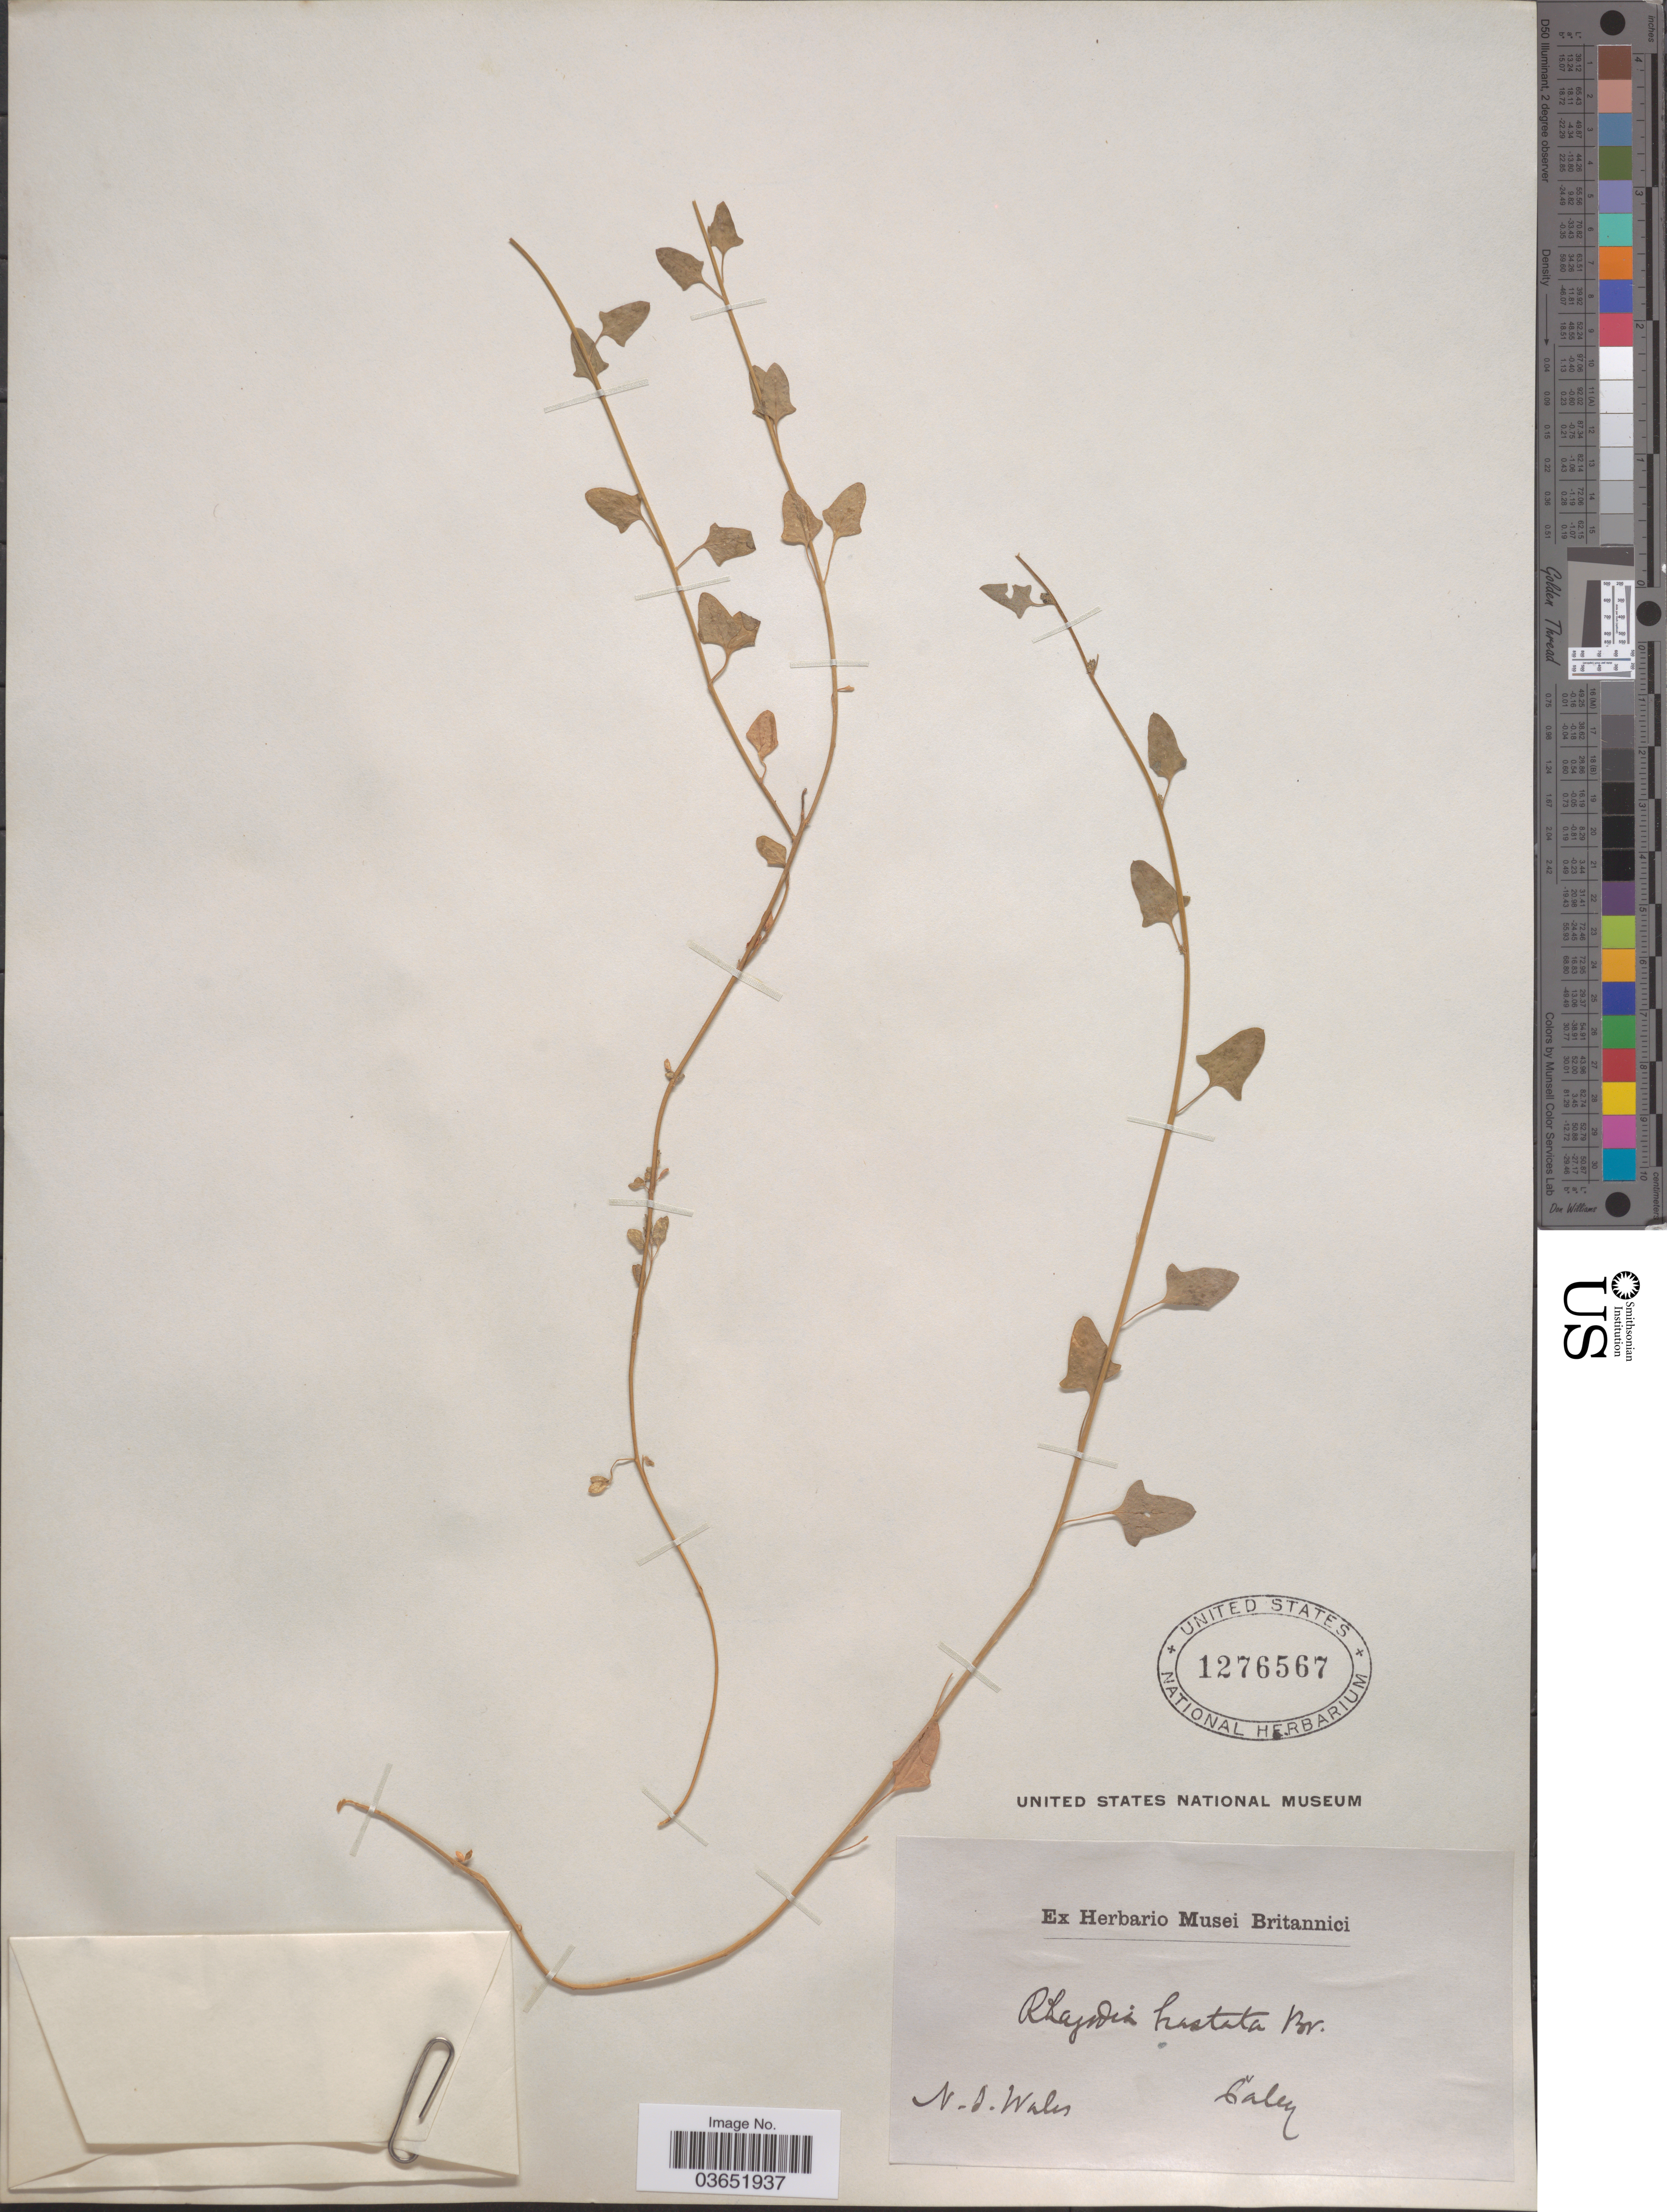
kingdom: Plantae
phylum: Tracheophyta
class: Magnoliopsida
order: Caryophyllales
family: Amaranthaceae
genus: Rhagodia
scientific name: Rhagodia hastata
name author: R. Br.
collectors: -. Caley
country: Australia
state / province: New South Wales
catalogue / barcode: US 1276567